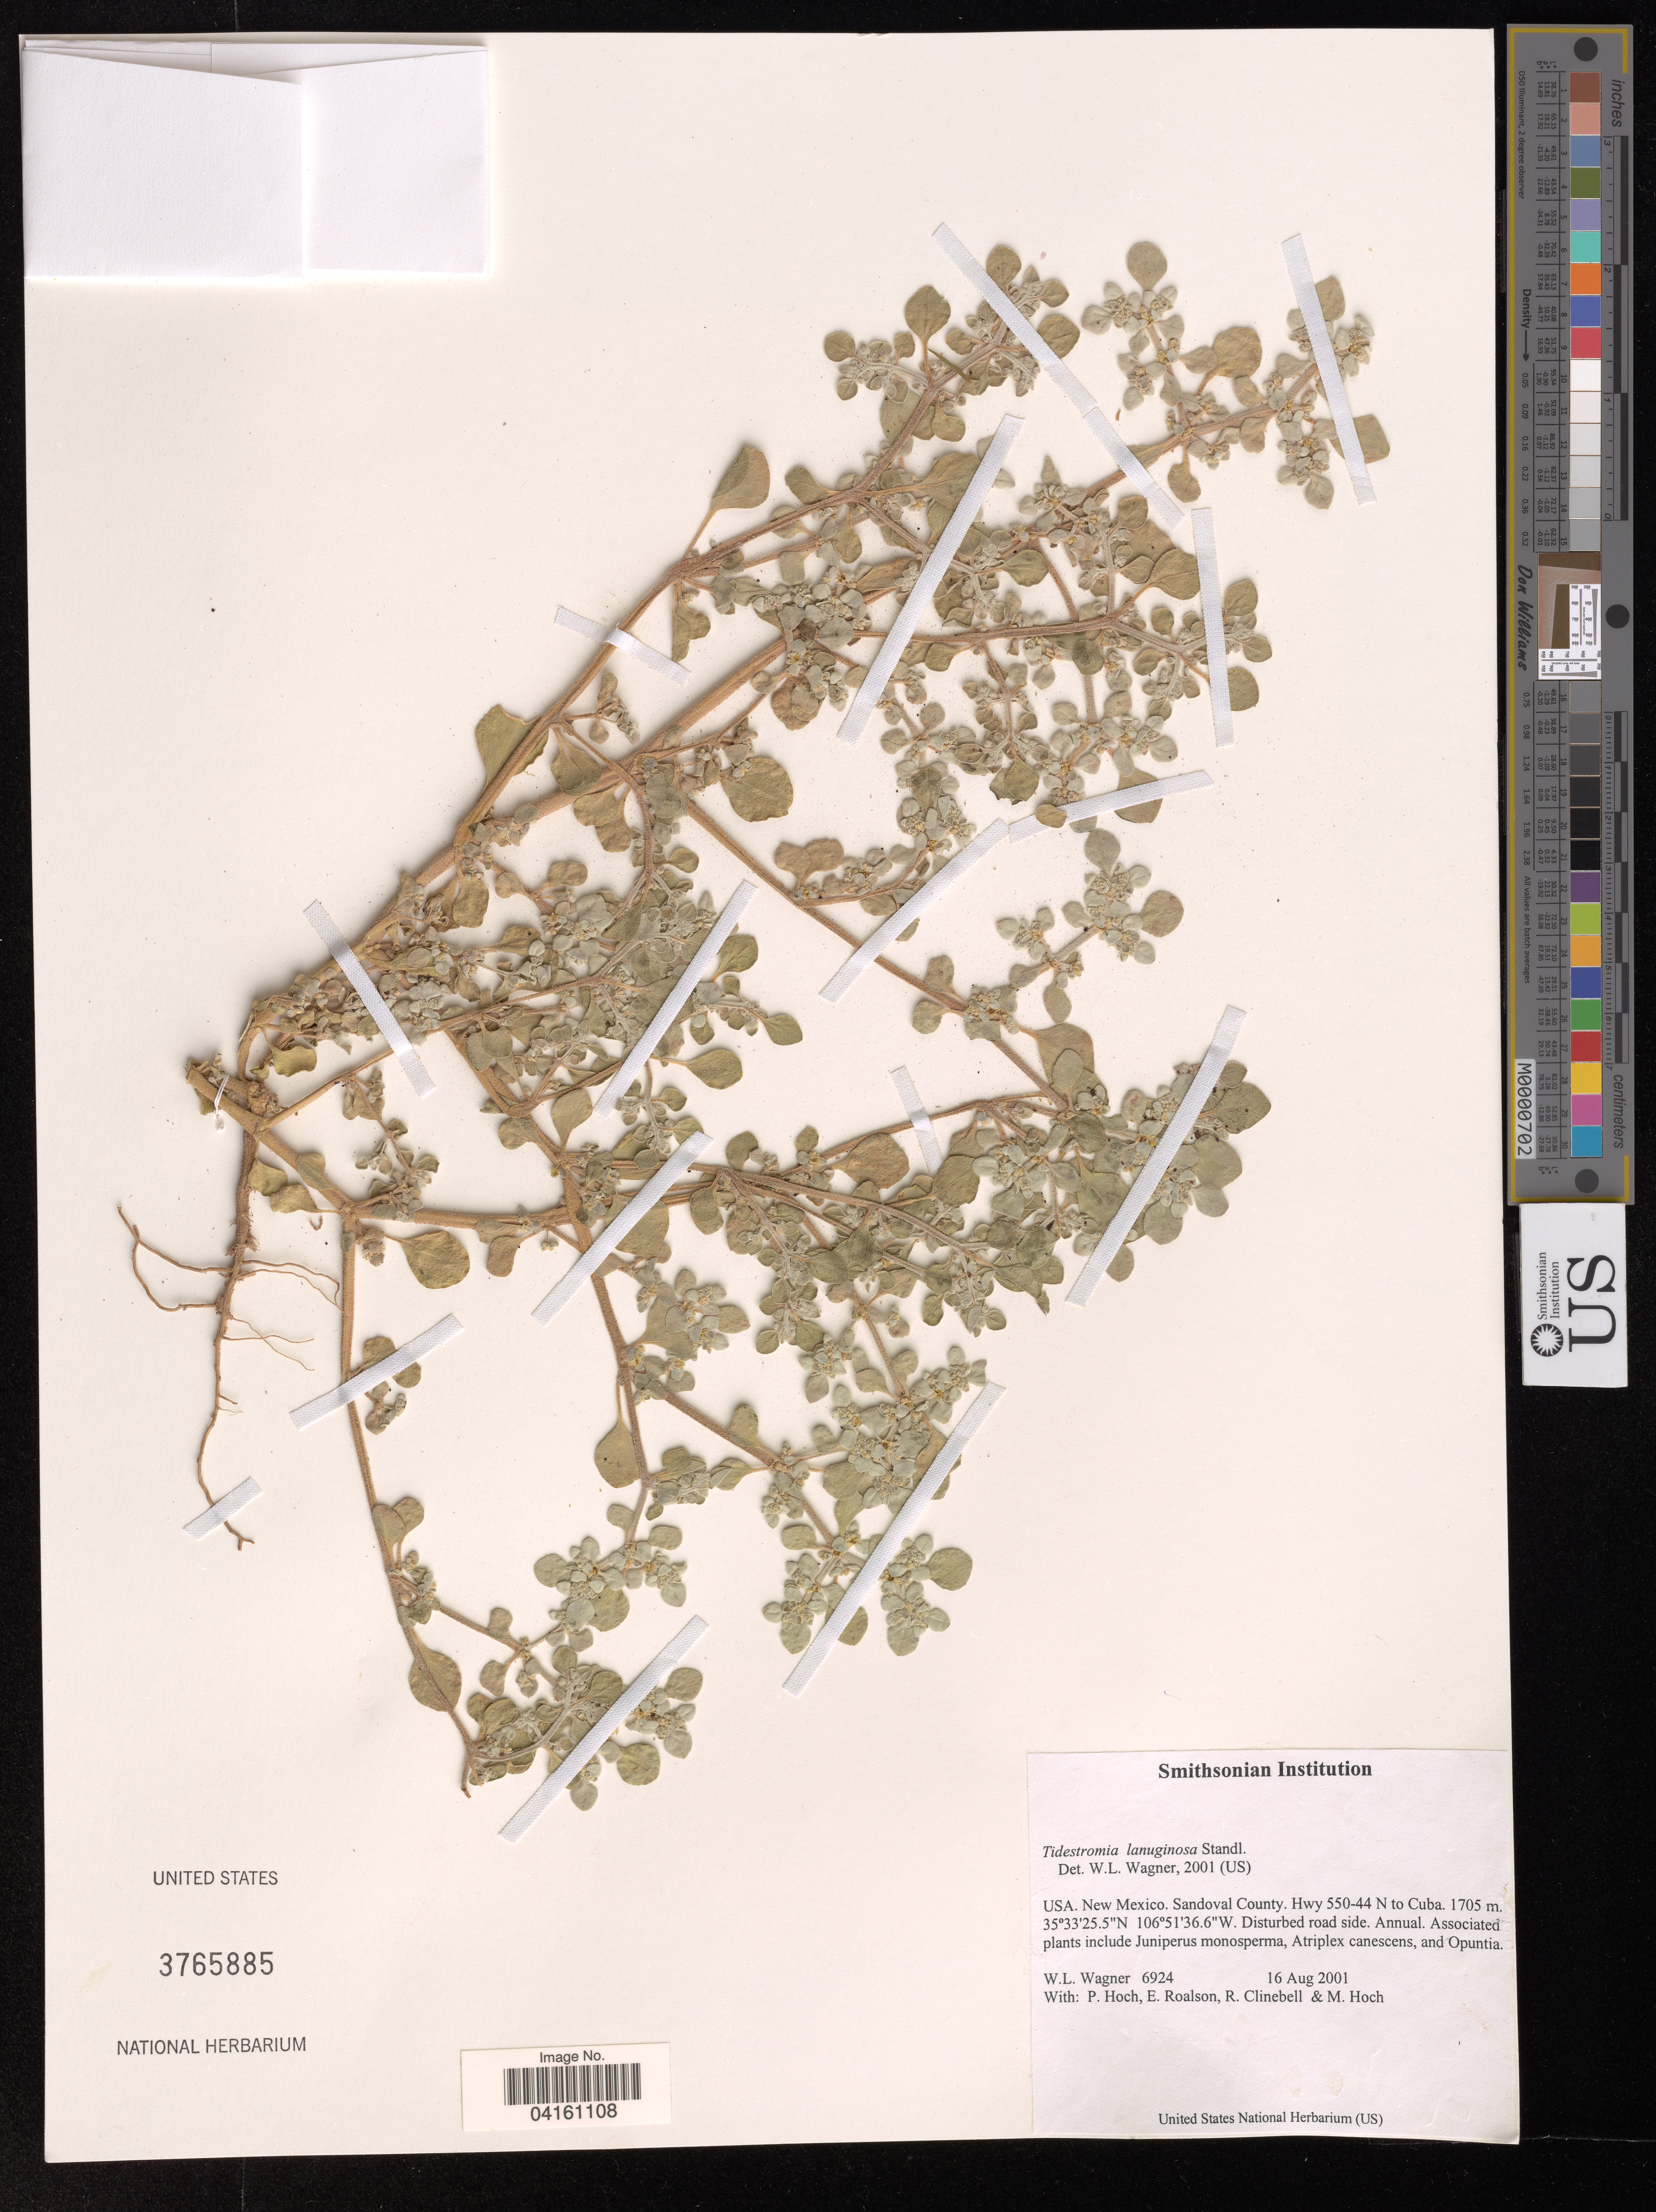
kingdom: Plantae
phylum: Tracheophyta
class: Magnoliopsida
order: Caryophyllales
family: Amaranthaceae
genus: Tidestromia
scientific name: Tidestromia lanuginosa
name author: (Nutt.) Standl.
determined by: Wagner, W. L., (BOT), Smithsonian Institution - National Museum of Natural History (UNITED STATES)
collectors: W. L. Wagner, P. C. Hoch, E. H. Roalson, R. Clinebell & M. Hoch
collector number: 6924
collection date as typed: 16 Aug 2001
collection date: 2001-08-16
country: United States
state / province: New Mexico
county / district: Sandoval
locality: Hwy 550-44 N to Cuba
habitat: Disturbed road side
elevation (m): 1705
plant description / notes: MO, UNM, US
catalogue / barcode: US 3765885